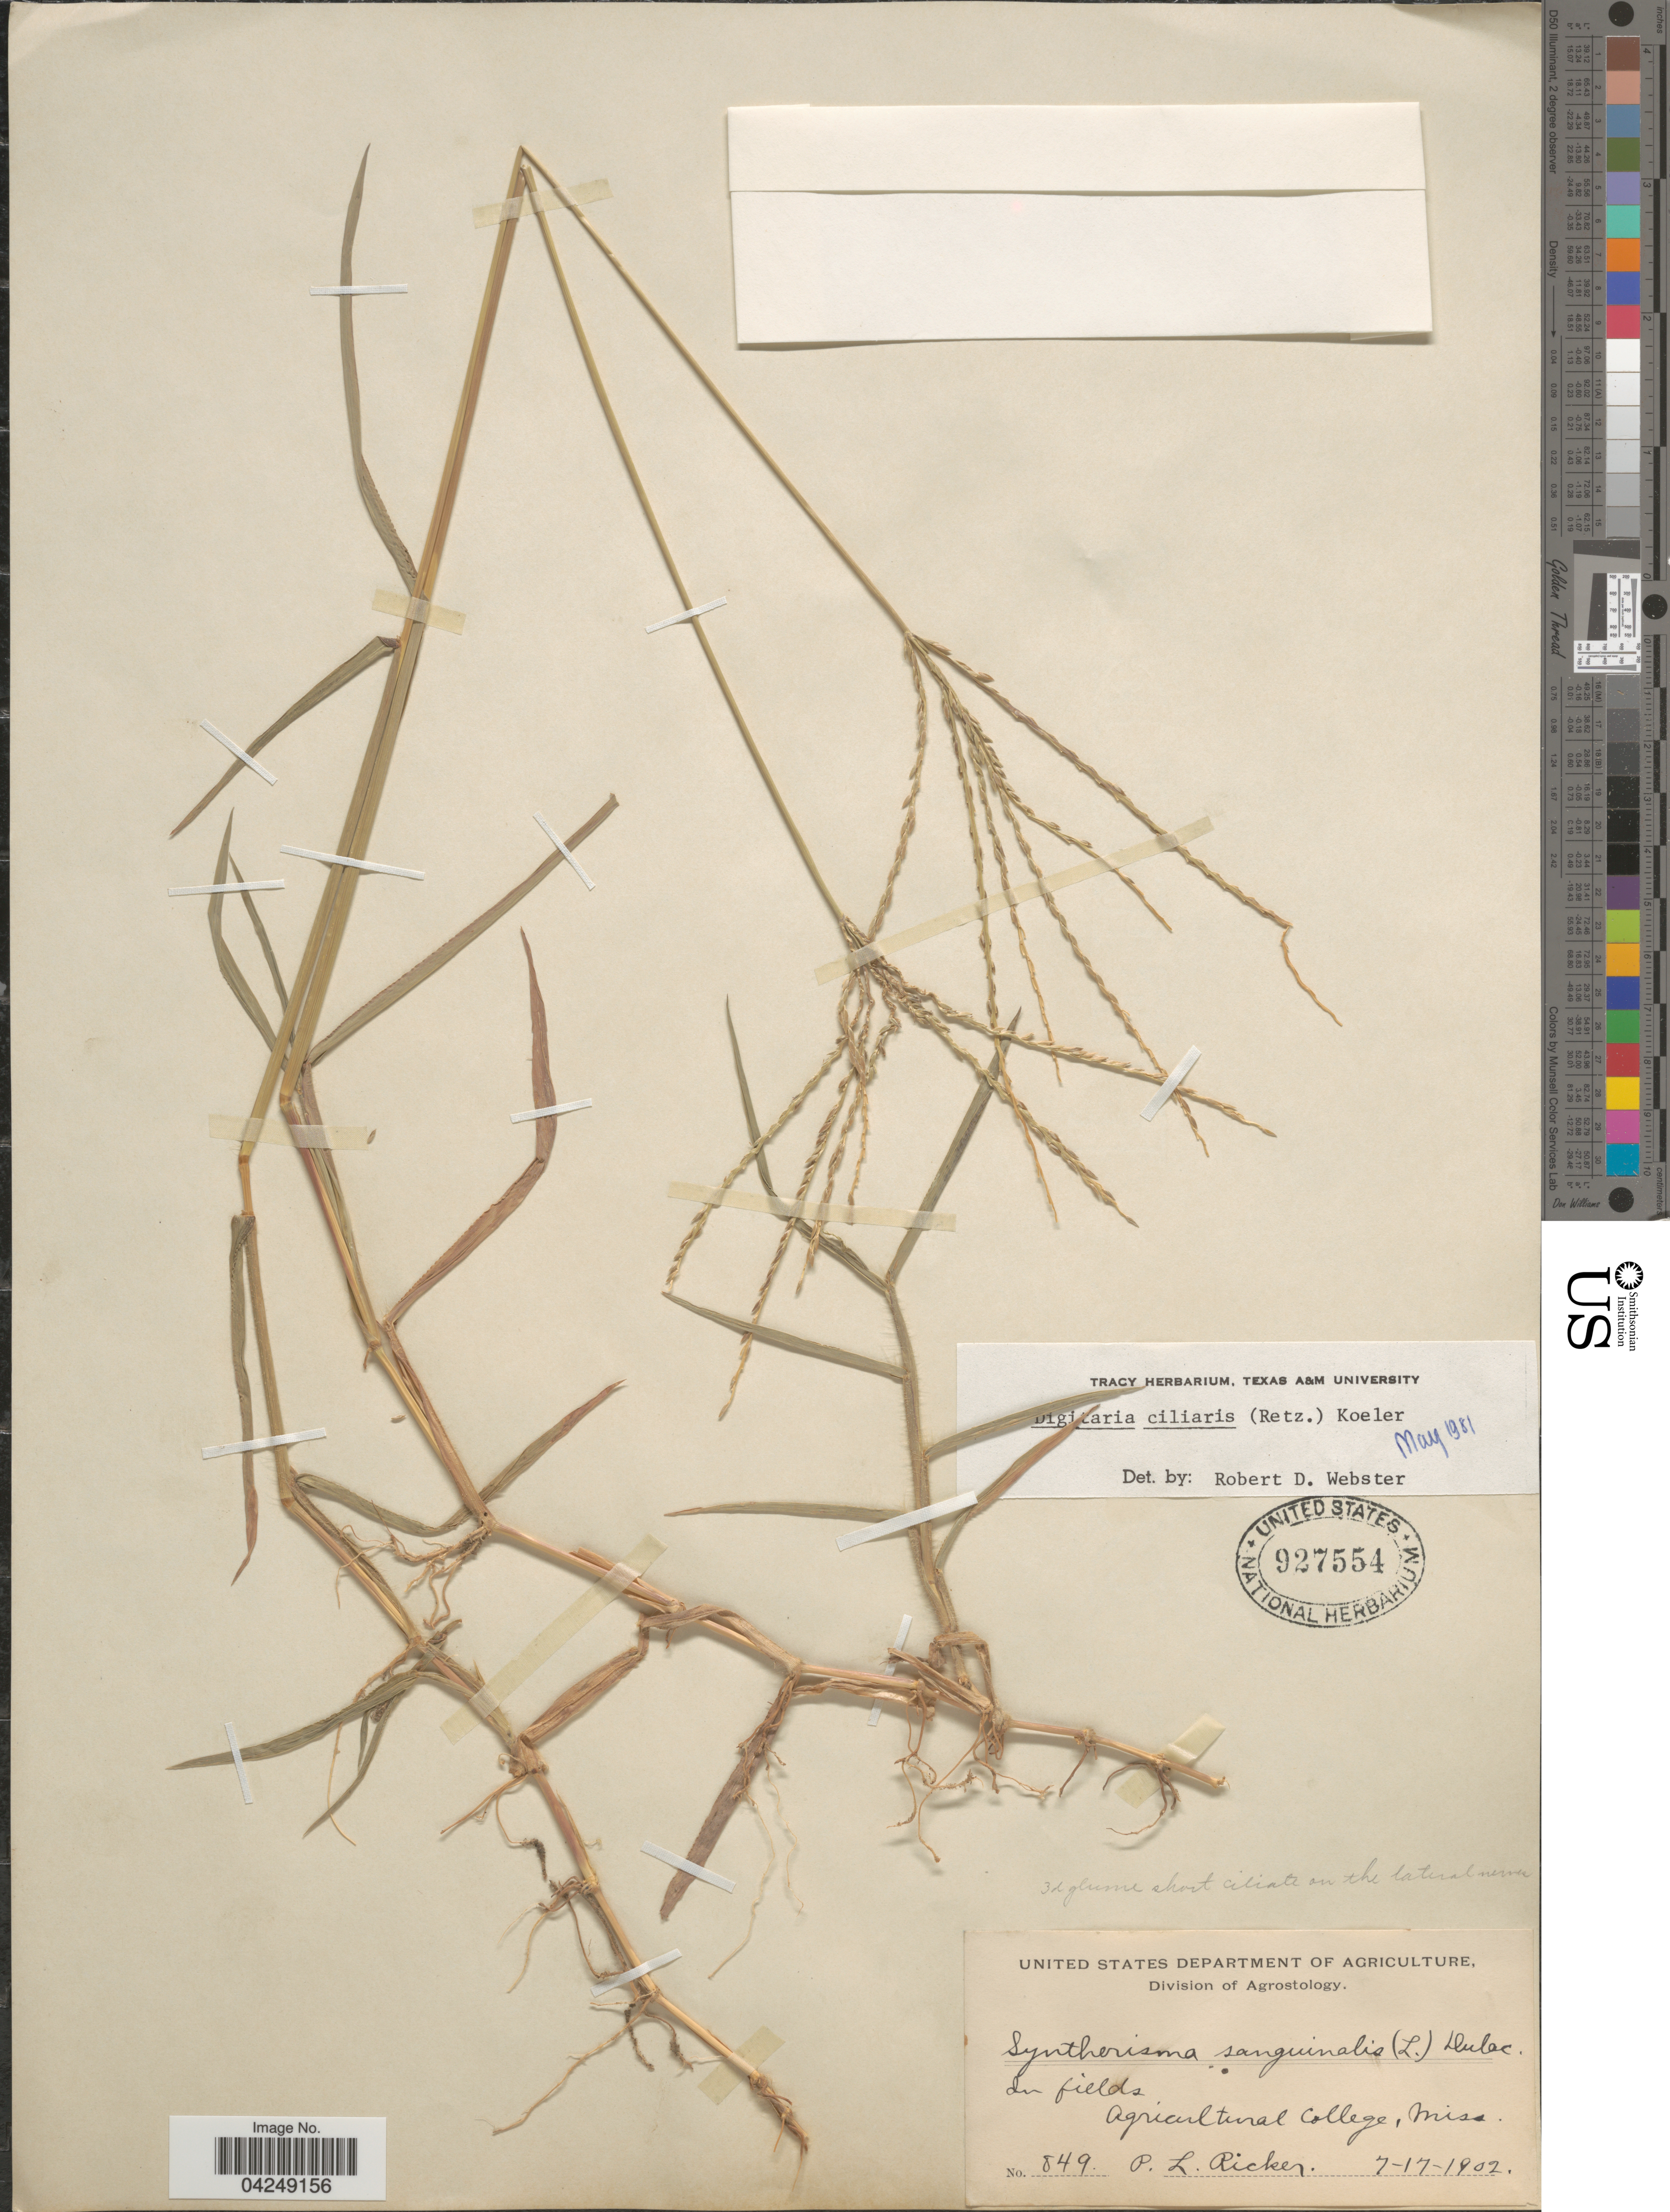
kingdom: Plantae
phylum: Tracheophyta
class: Liliopsida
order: Poales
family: Poaceae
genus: Digitaria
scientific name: Digitaria ciliaris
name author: (Retz.) Koeler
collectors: P. Ricker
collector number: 849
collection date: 1902-07-17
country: United States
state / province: Mississippi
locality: In fields. Agricultural College.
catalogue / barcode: US 927554